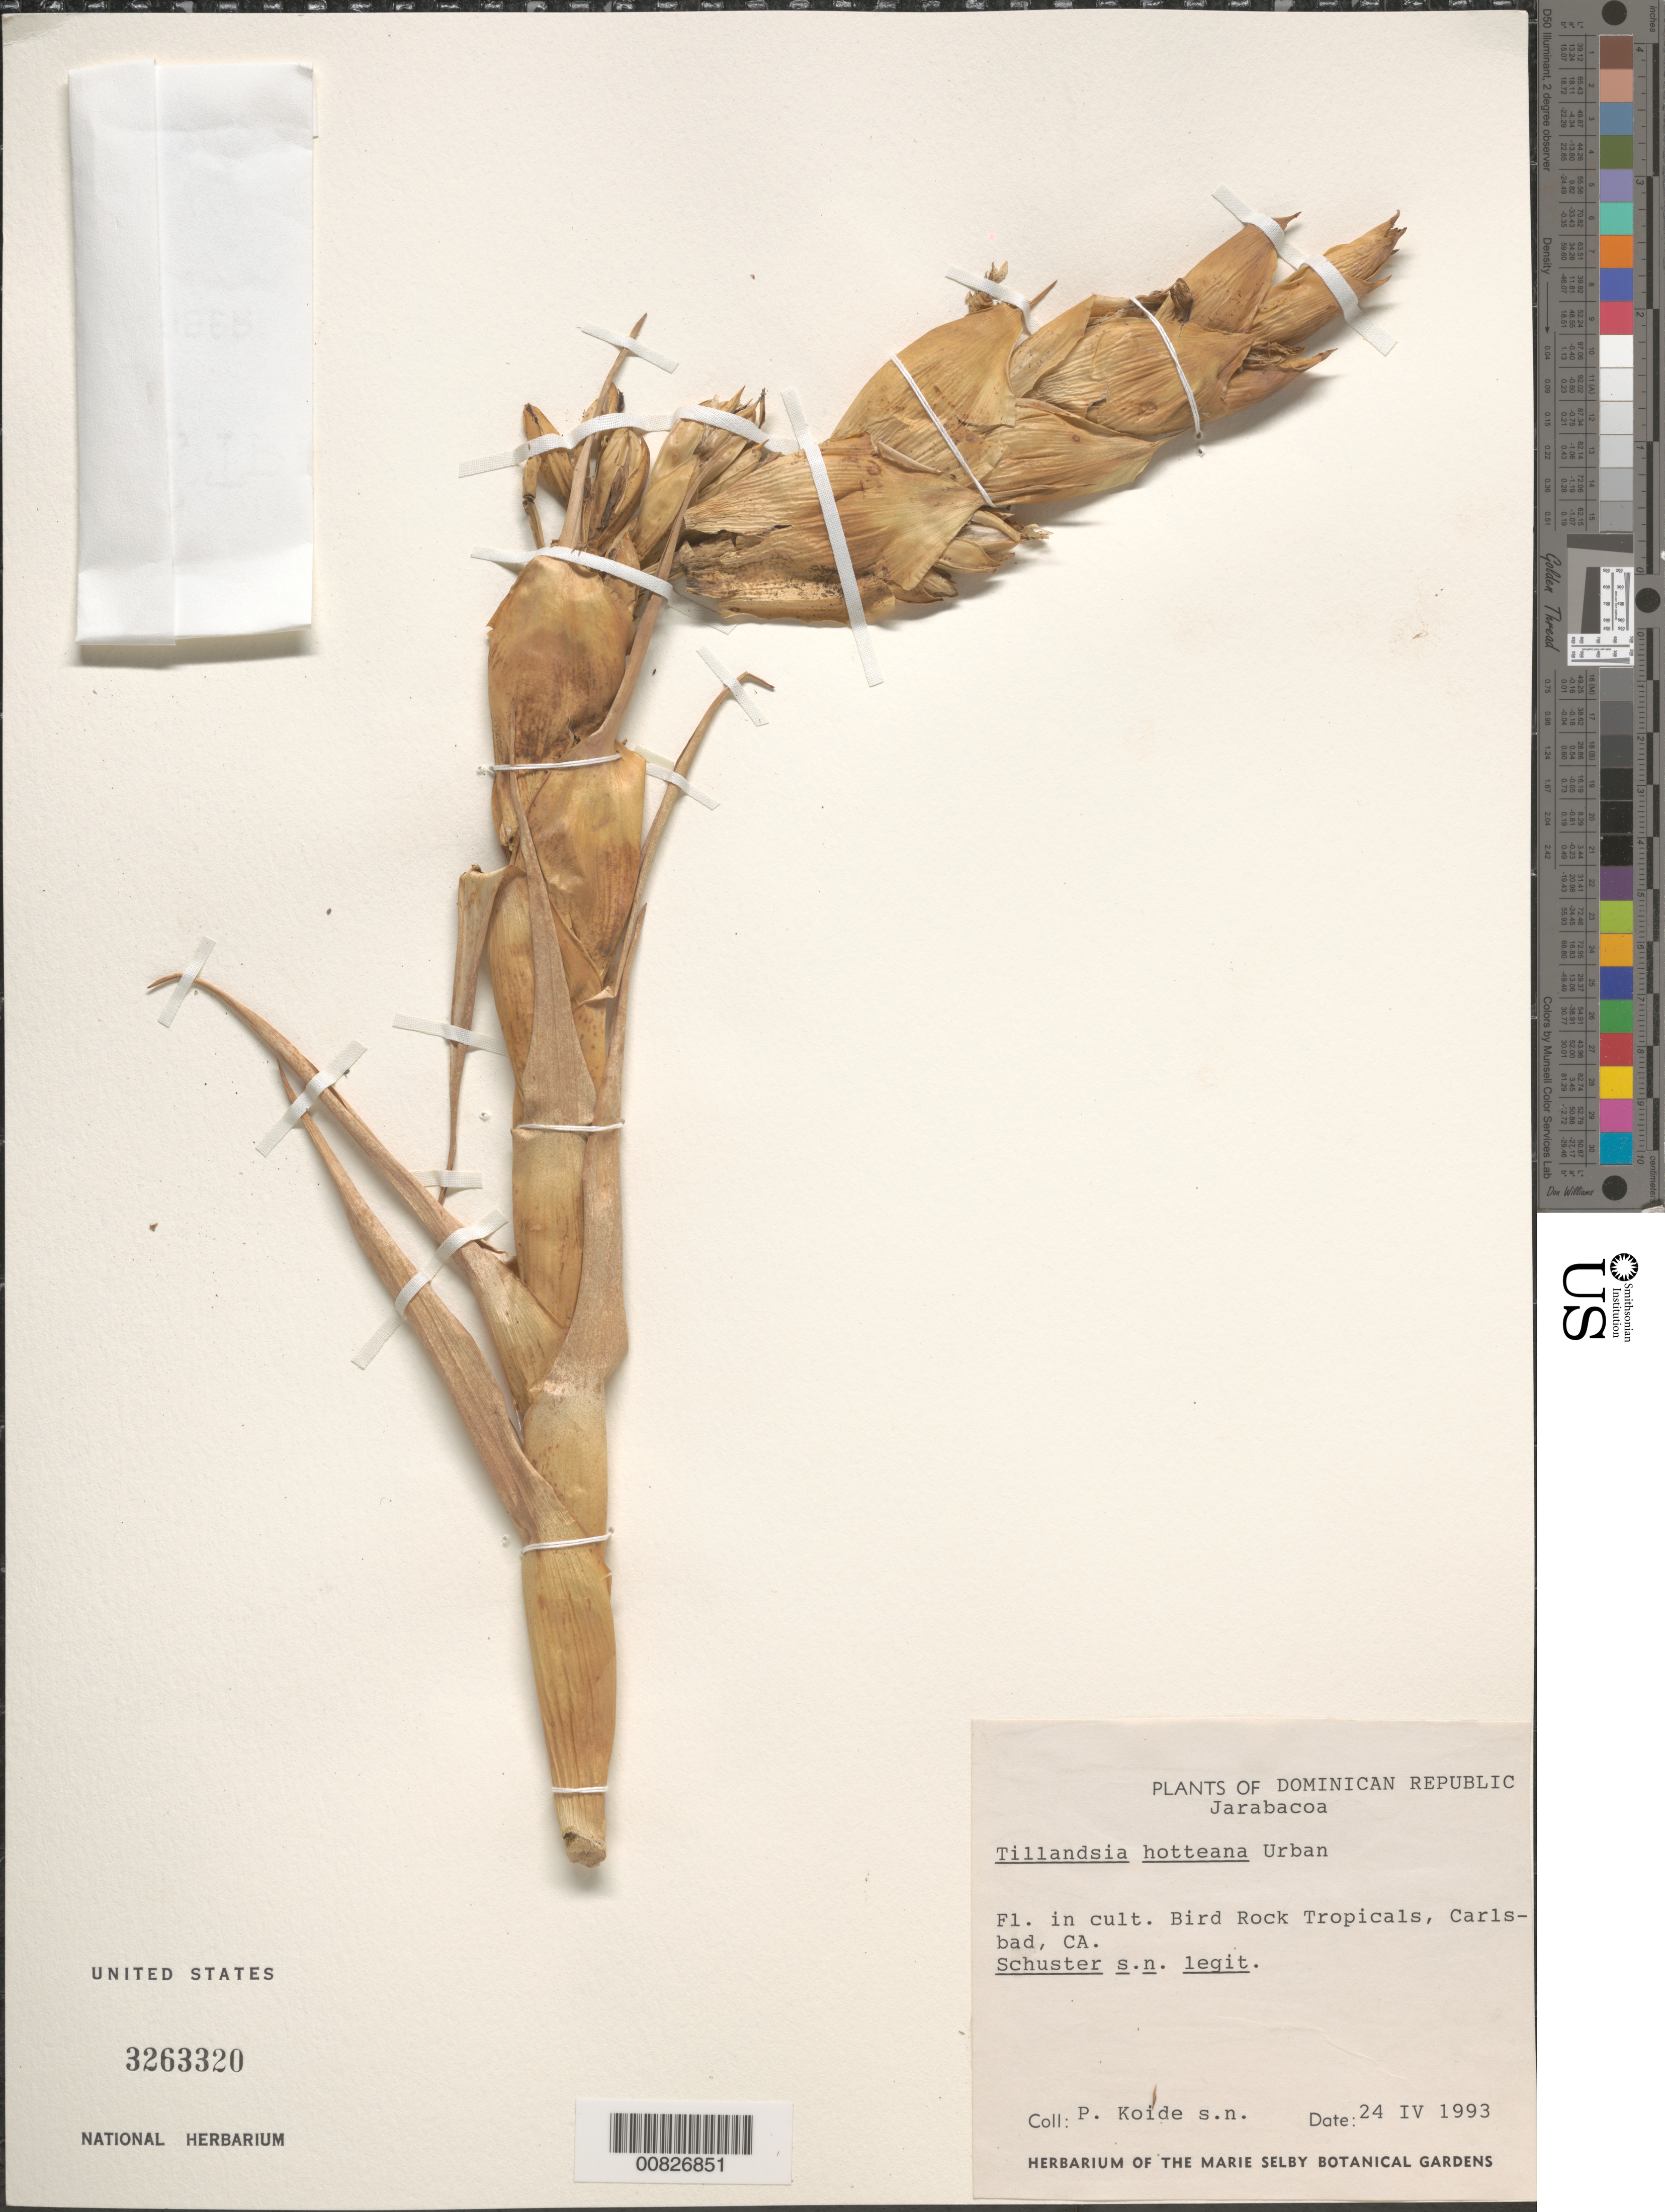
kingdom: Plantae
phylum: Tracheophyta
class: Liliopsida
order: Poales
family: Bromeliaceae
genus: Tillandsia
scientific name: Tillandsia hotteana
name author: Urb.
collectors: P. Koide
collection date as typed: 24 Apr 1993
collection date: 1993-04-24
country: United States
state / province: California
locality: Bird Rock Tropicals, Carlsbad, CA.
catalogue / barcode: US 3263320